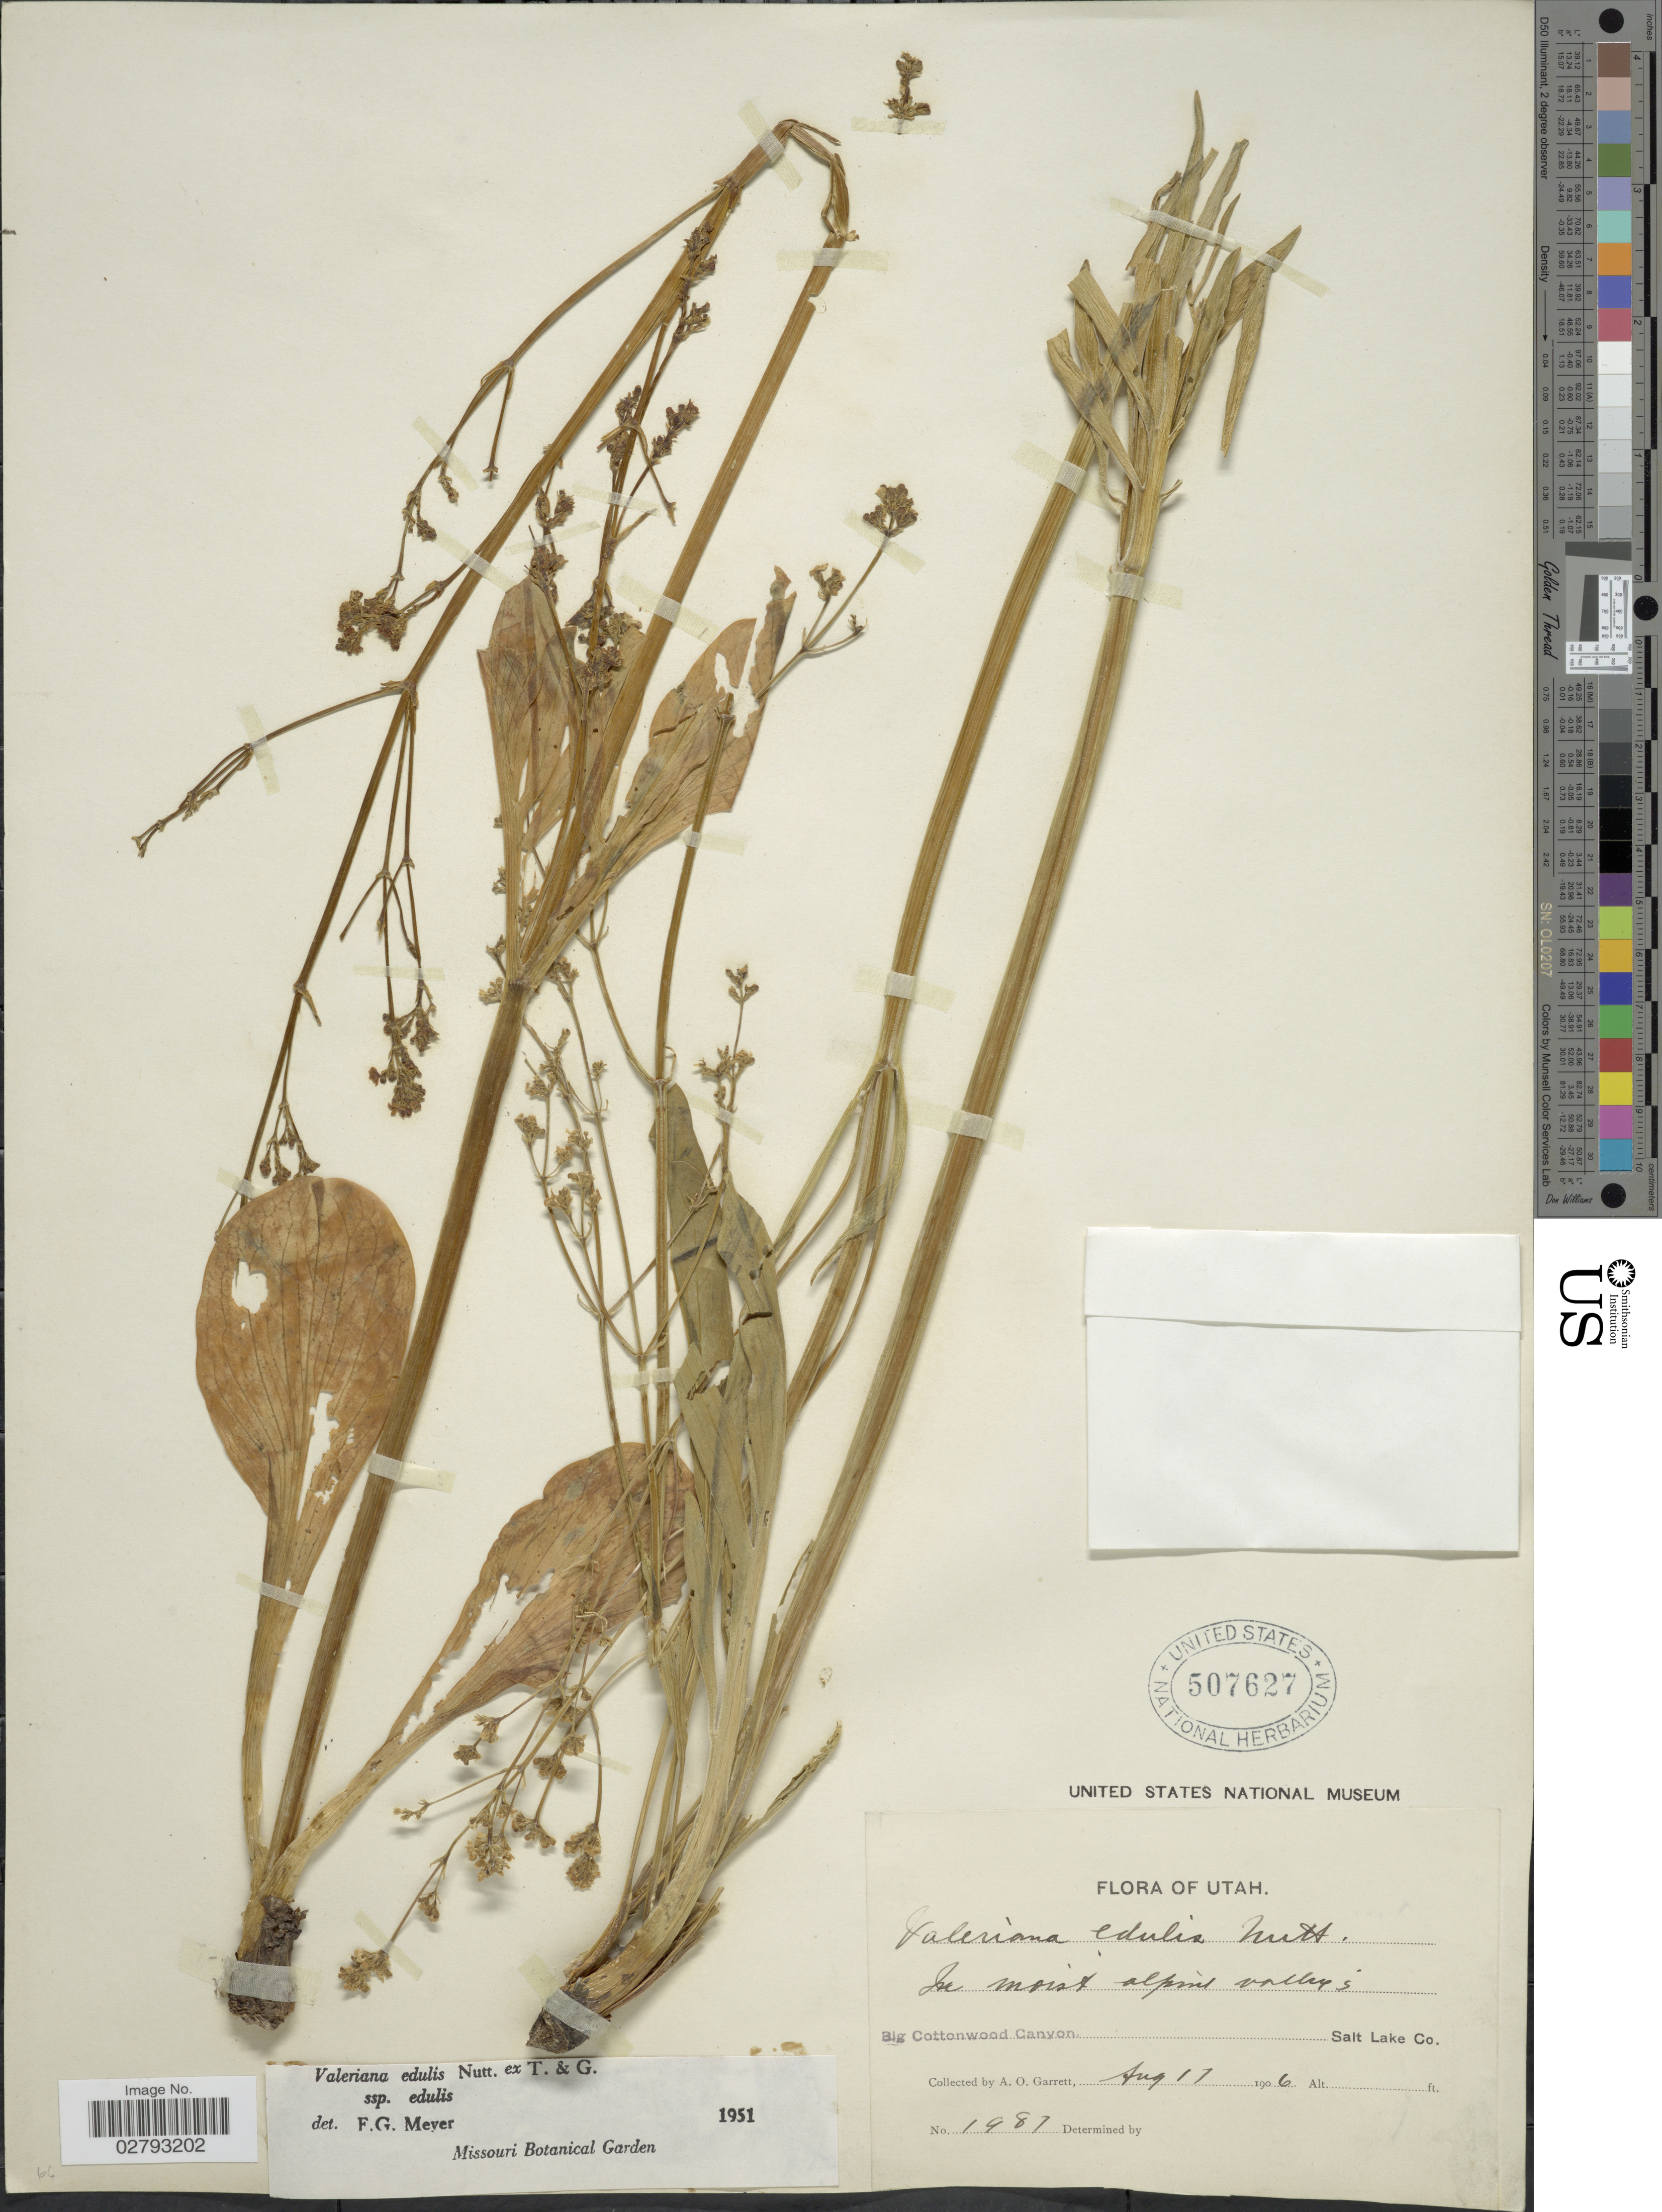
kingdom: Plantae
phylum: Tracheophyta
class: Magnoliopsida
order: Dipsacales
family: Caprifoliaceae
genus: Valeriana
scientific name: Valeriana edulis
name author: Nutt.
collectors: A. O. Garrett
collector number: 1987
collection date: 1906-08-17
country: United States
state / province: Utah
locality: Big Cottonwood Canyon, Salt Lake Co.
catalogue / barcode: US 507627